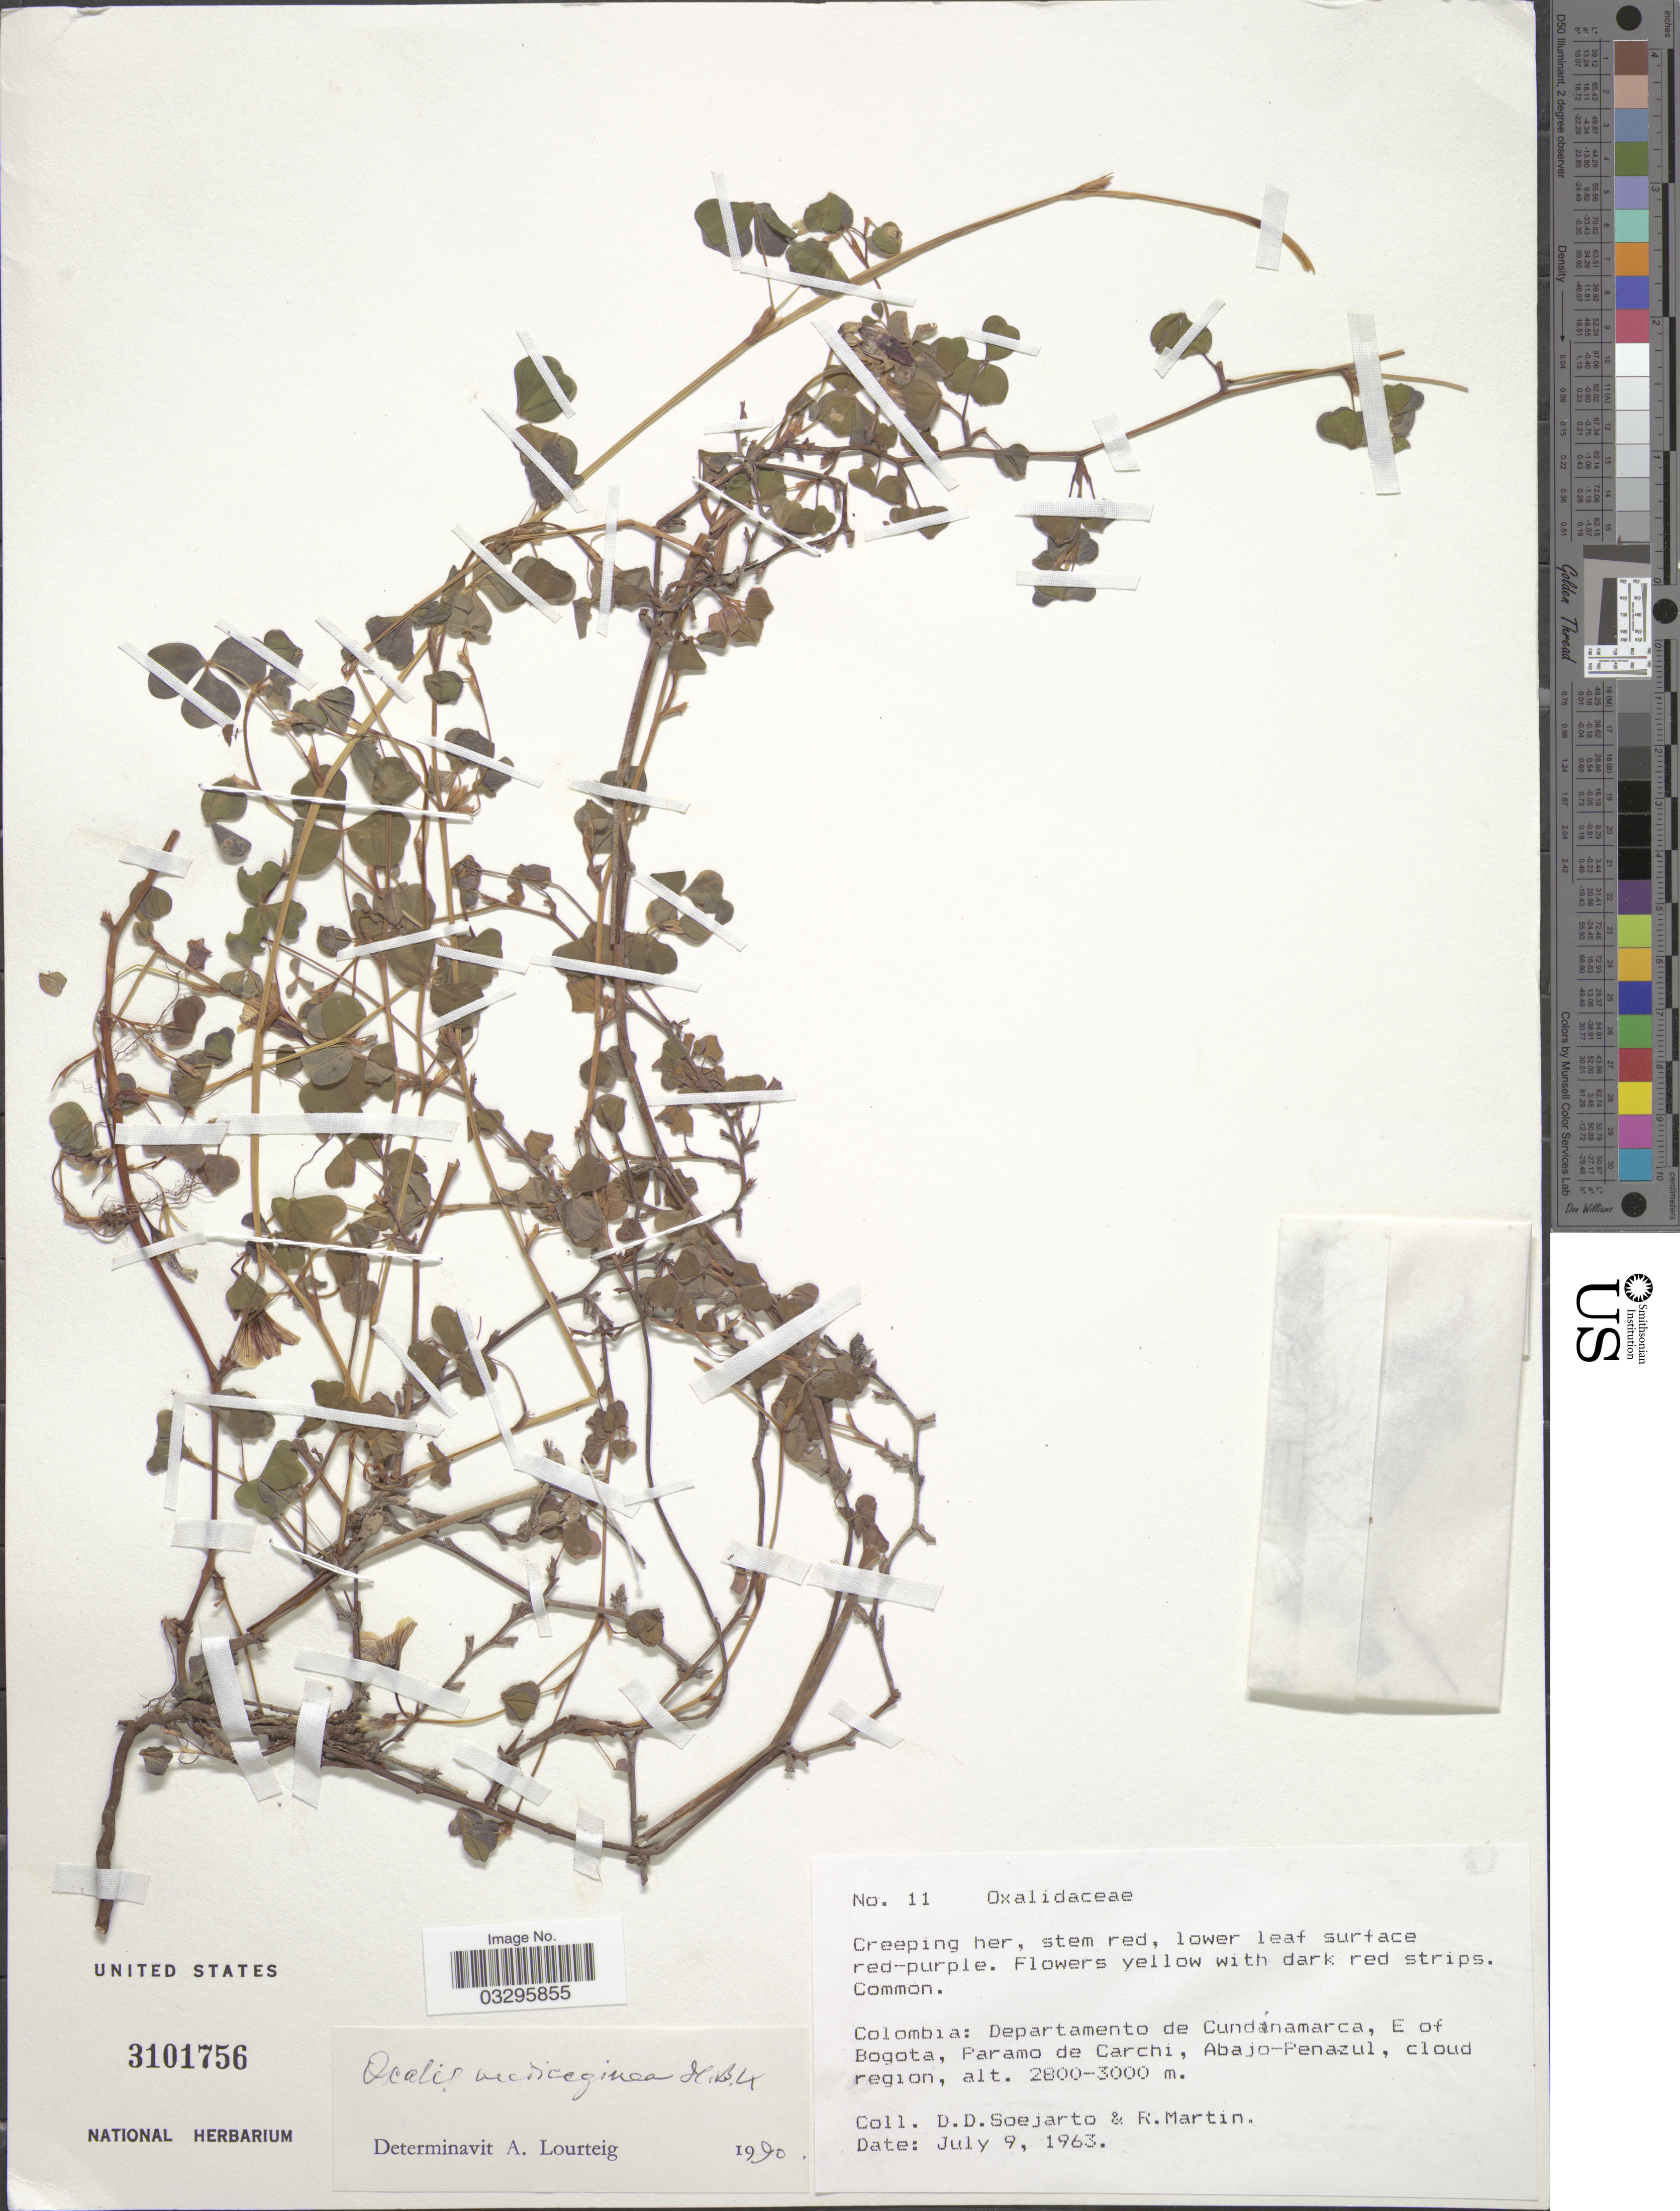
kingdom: Plantae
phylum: Tracheophyta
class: Magnoliopsida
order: Oxalidales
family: Oxalidaceae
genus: Oxalis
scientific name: Oxalis medicaginea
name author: Kunth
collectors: R. Martin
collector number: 11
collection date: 1963-07-09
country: Colombia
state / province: Cundinamarca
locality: Departamento de Cundinamarca, E of Bogoto, Paramo de Carchi, Abajo-Penazul, cloud region.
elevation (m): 2800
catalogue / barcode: US 3101756